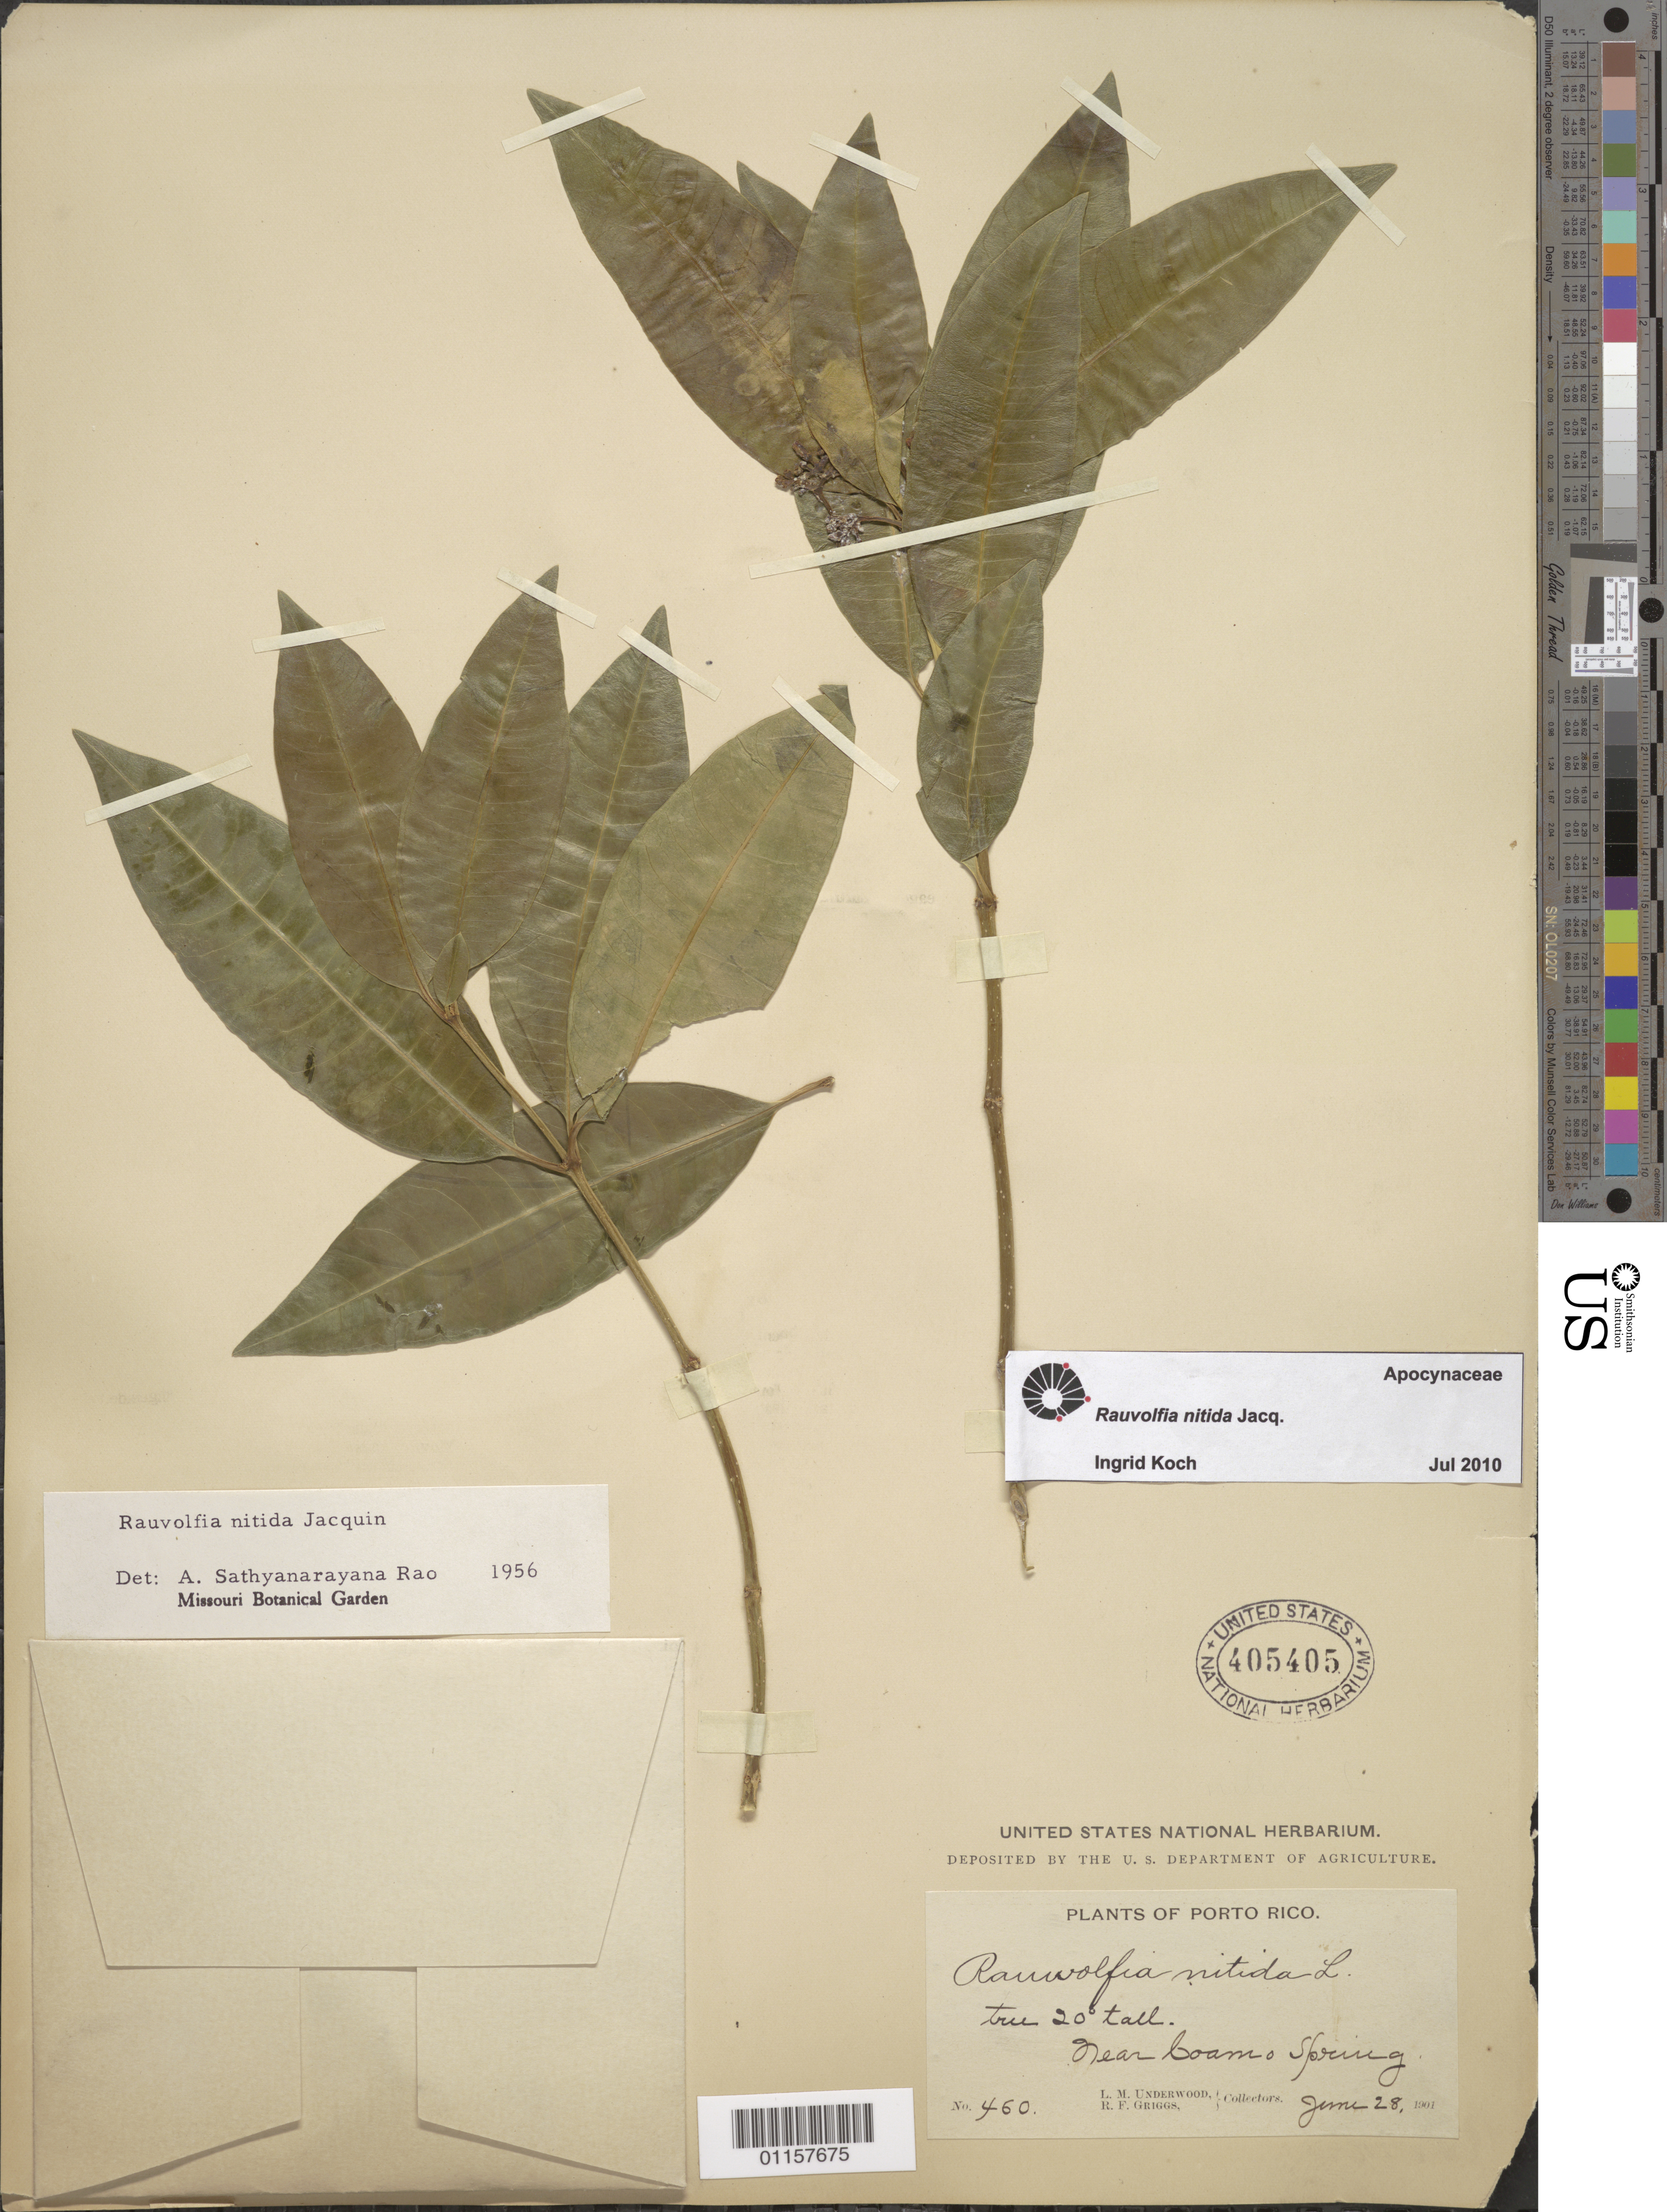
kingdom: Plantae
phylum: Tracheophyta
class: Magnoliopsida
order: Gentianales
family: Apocynaceae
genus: Rauvolfia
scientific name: Rauvolfia nitida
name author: Jacq.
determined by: Koch, I.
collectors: L. M. Underwood & R. F. Griggs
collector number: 460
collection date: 1901-06-28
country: Puerto Rico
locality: Coamo Spring, near.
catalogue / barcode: US 405405